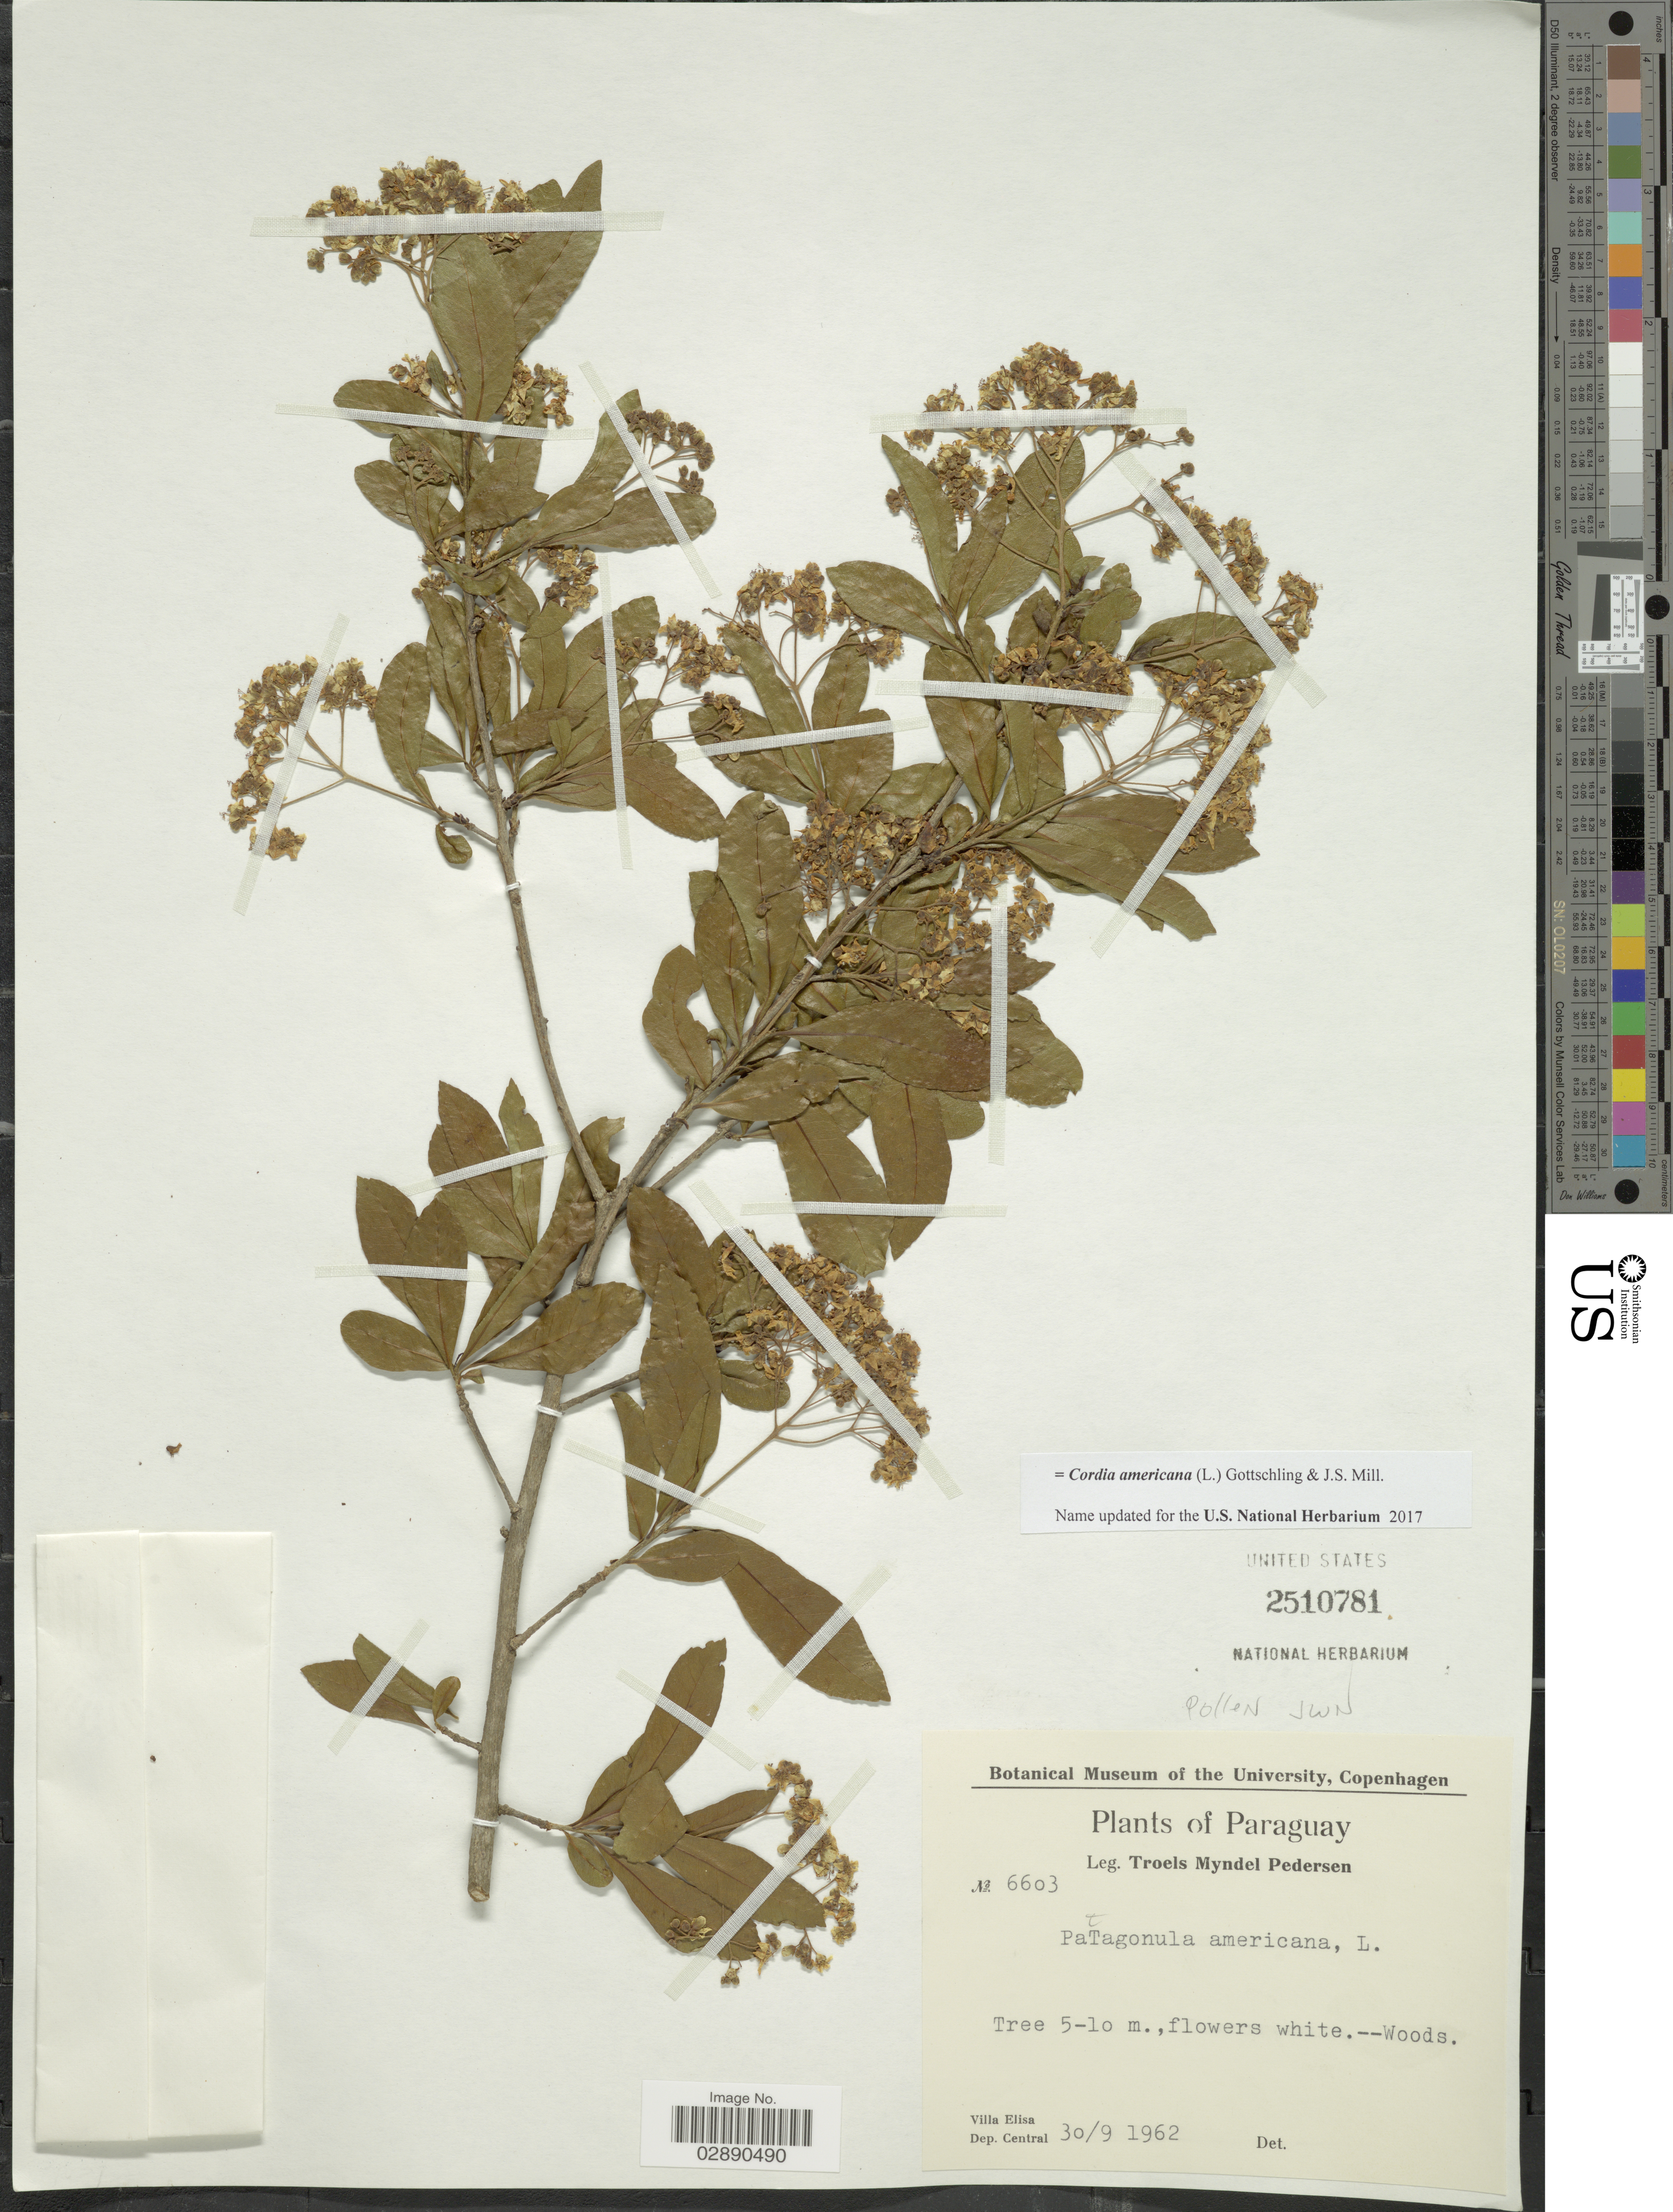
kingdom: Plantae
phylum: Tracheophyta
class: Magnoliopsida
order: Boraginales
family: Cordiaceae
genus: Cordia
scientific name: Cordia americana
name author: (L.) Gottschling & J.S. Mill.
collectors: T. Pederson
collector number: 6603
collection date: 1962-09-30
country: Paraguay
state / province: Central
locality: Villa Elisa, Dep. Central.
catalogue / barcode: US 2510781